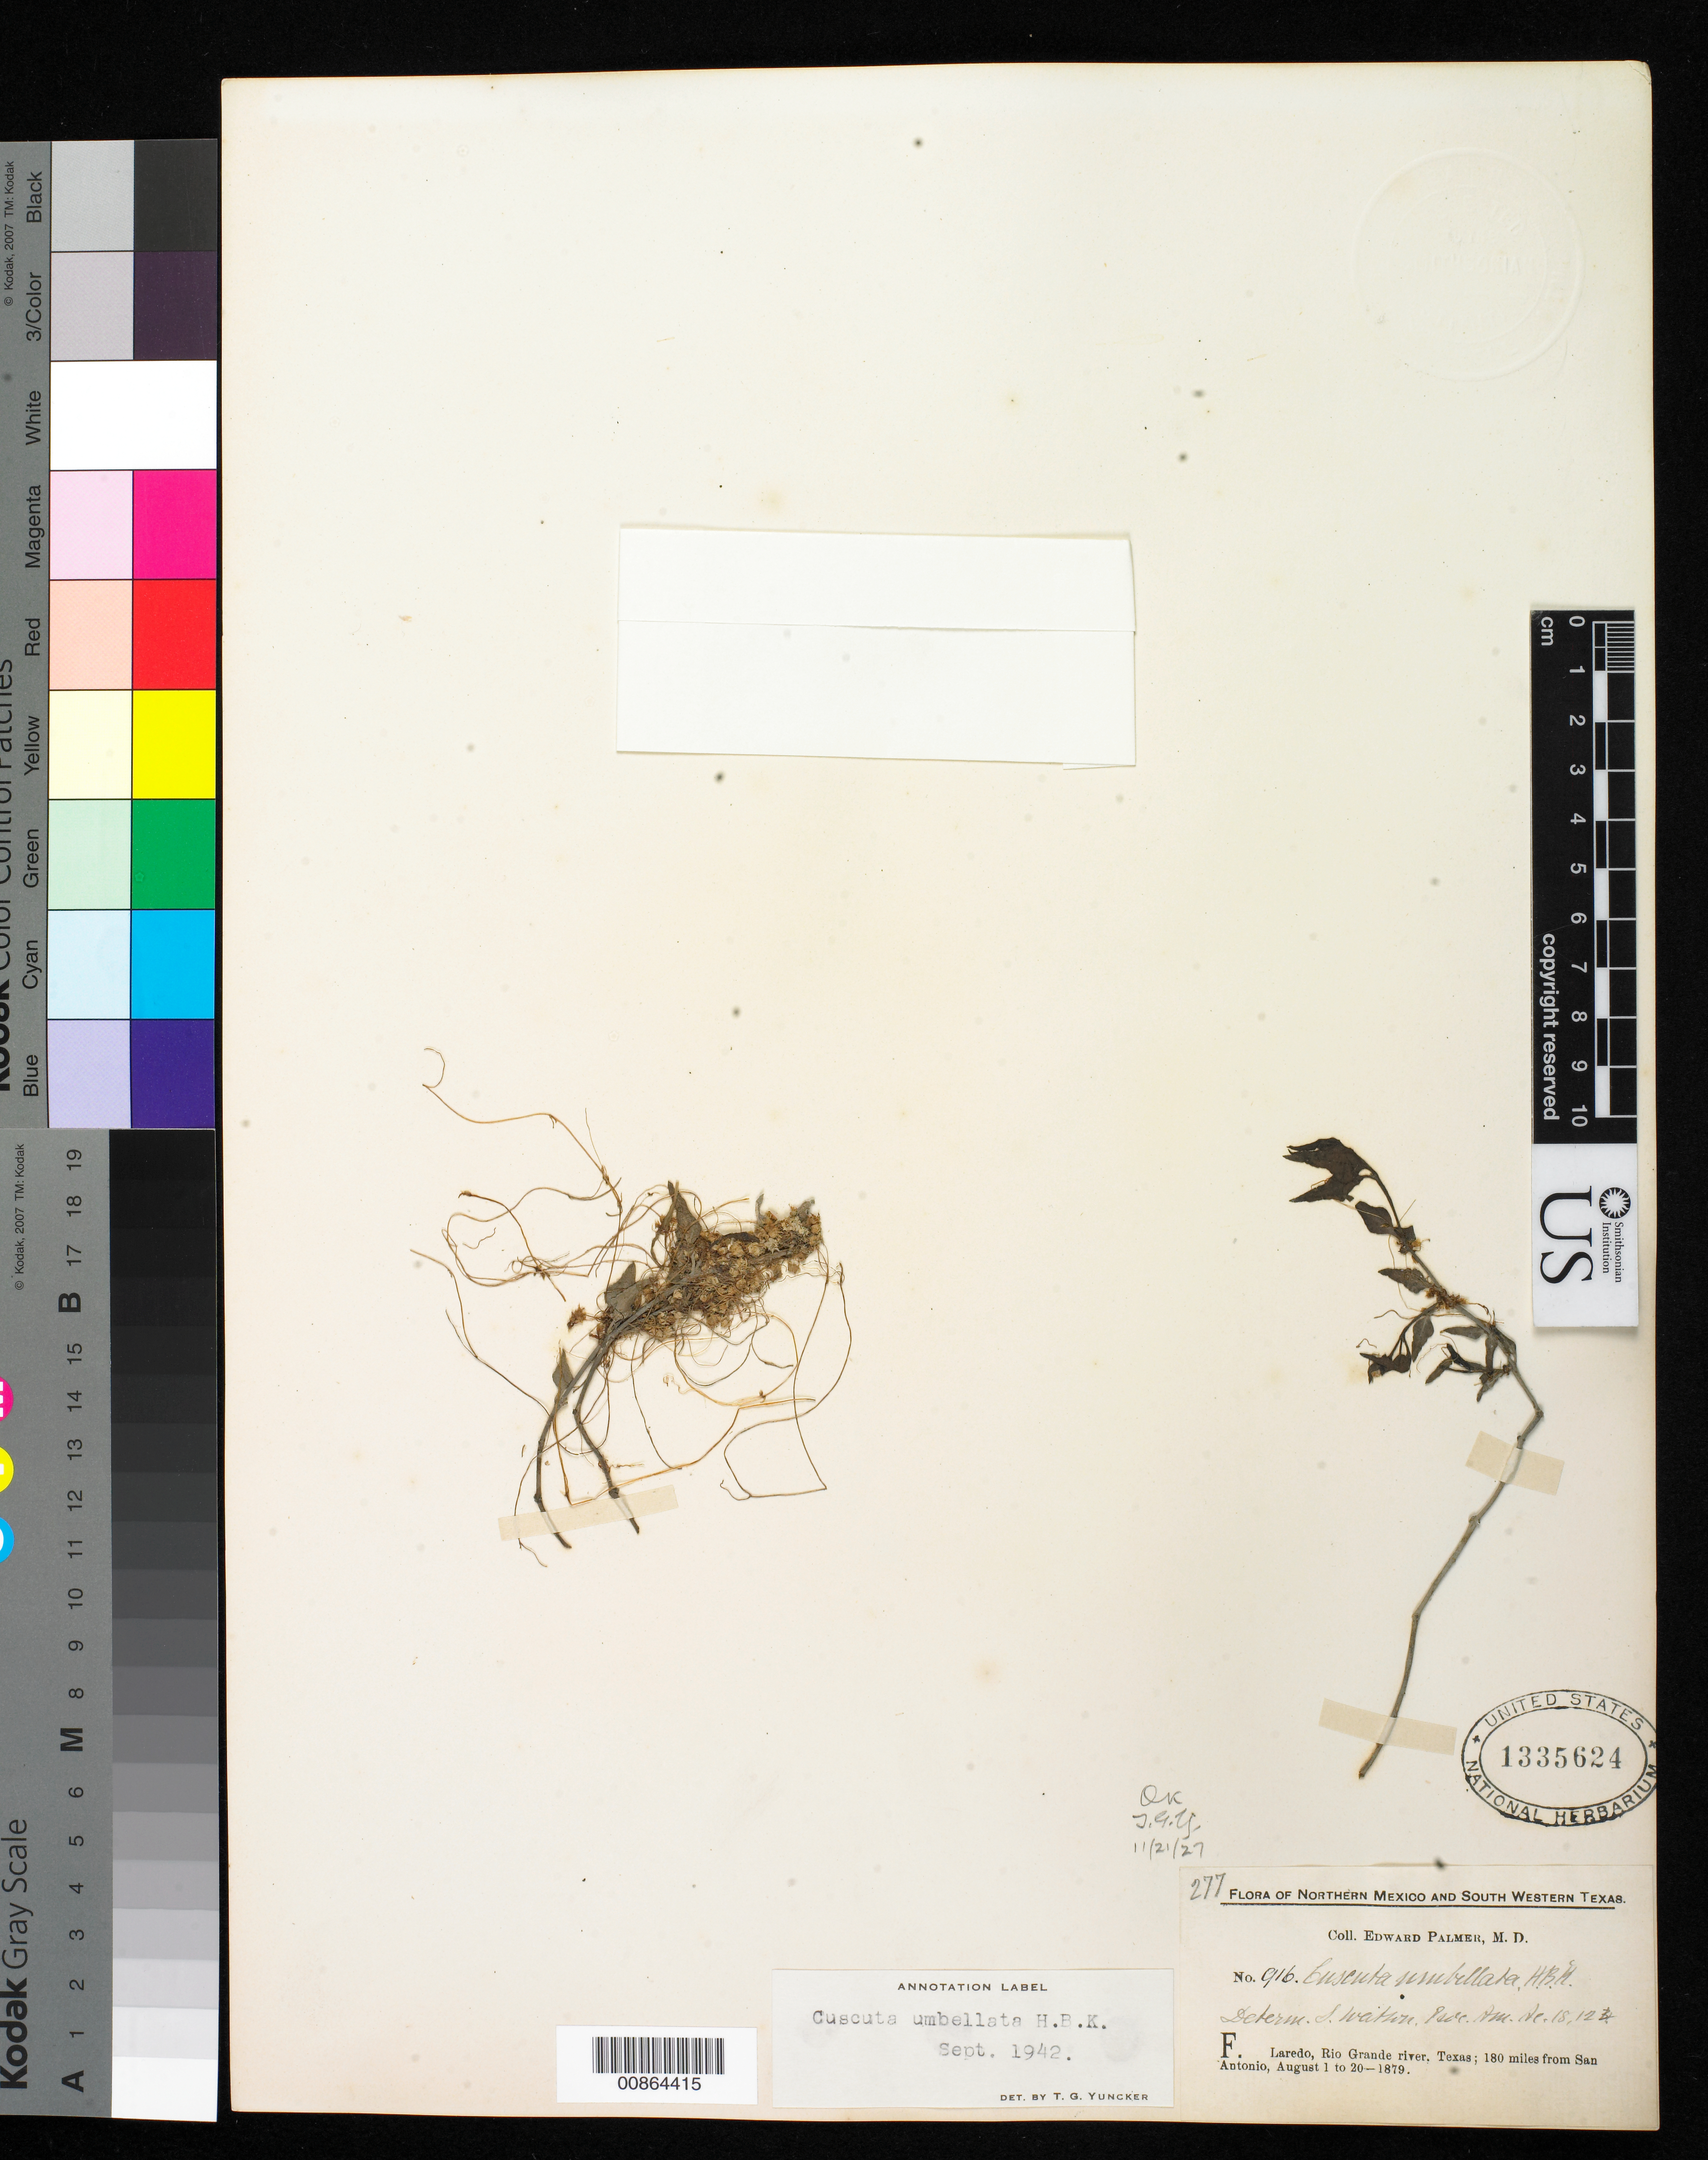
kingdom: Plantae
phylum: Tracheophyta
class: Magnoliopsida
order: Solanales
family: Convolvulaceae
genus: Cuscuta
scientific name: Cuscuta umbellata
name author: Kunth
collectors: E. Palmer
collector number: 916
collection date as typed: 01 Aug 1879 to 20 Aug 1879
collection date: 1879-08-01/1879-08-20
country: United States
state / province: Texas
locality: F. Laredo, Rio Grande river, Texas; 180 miles from San Antonio.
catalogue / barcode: US 1335624